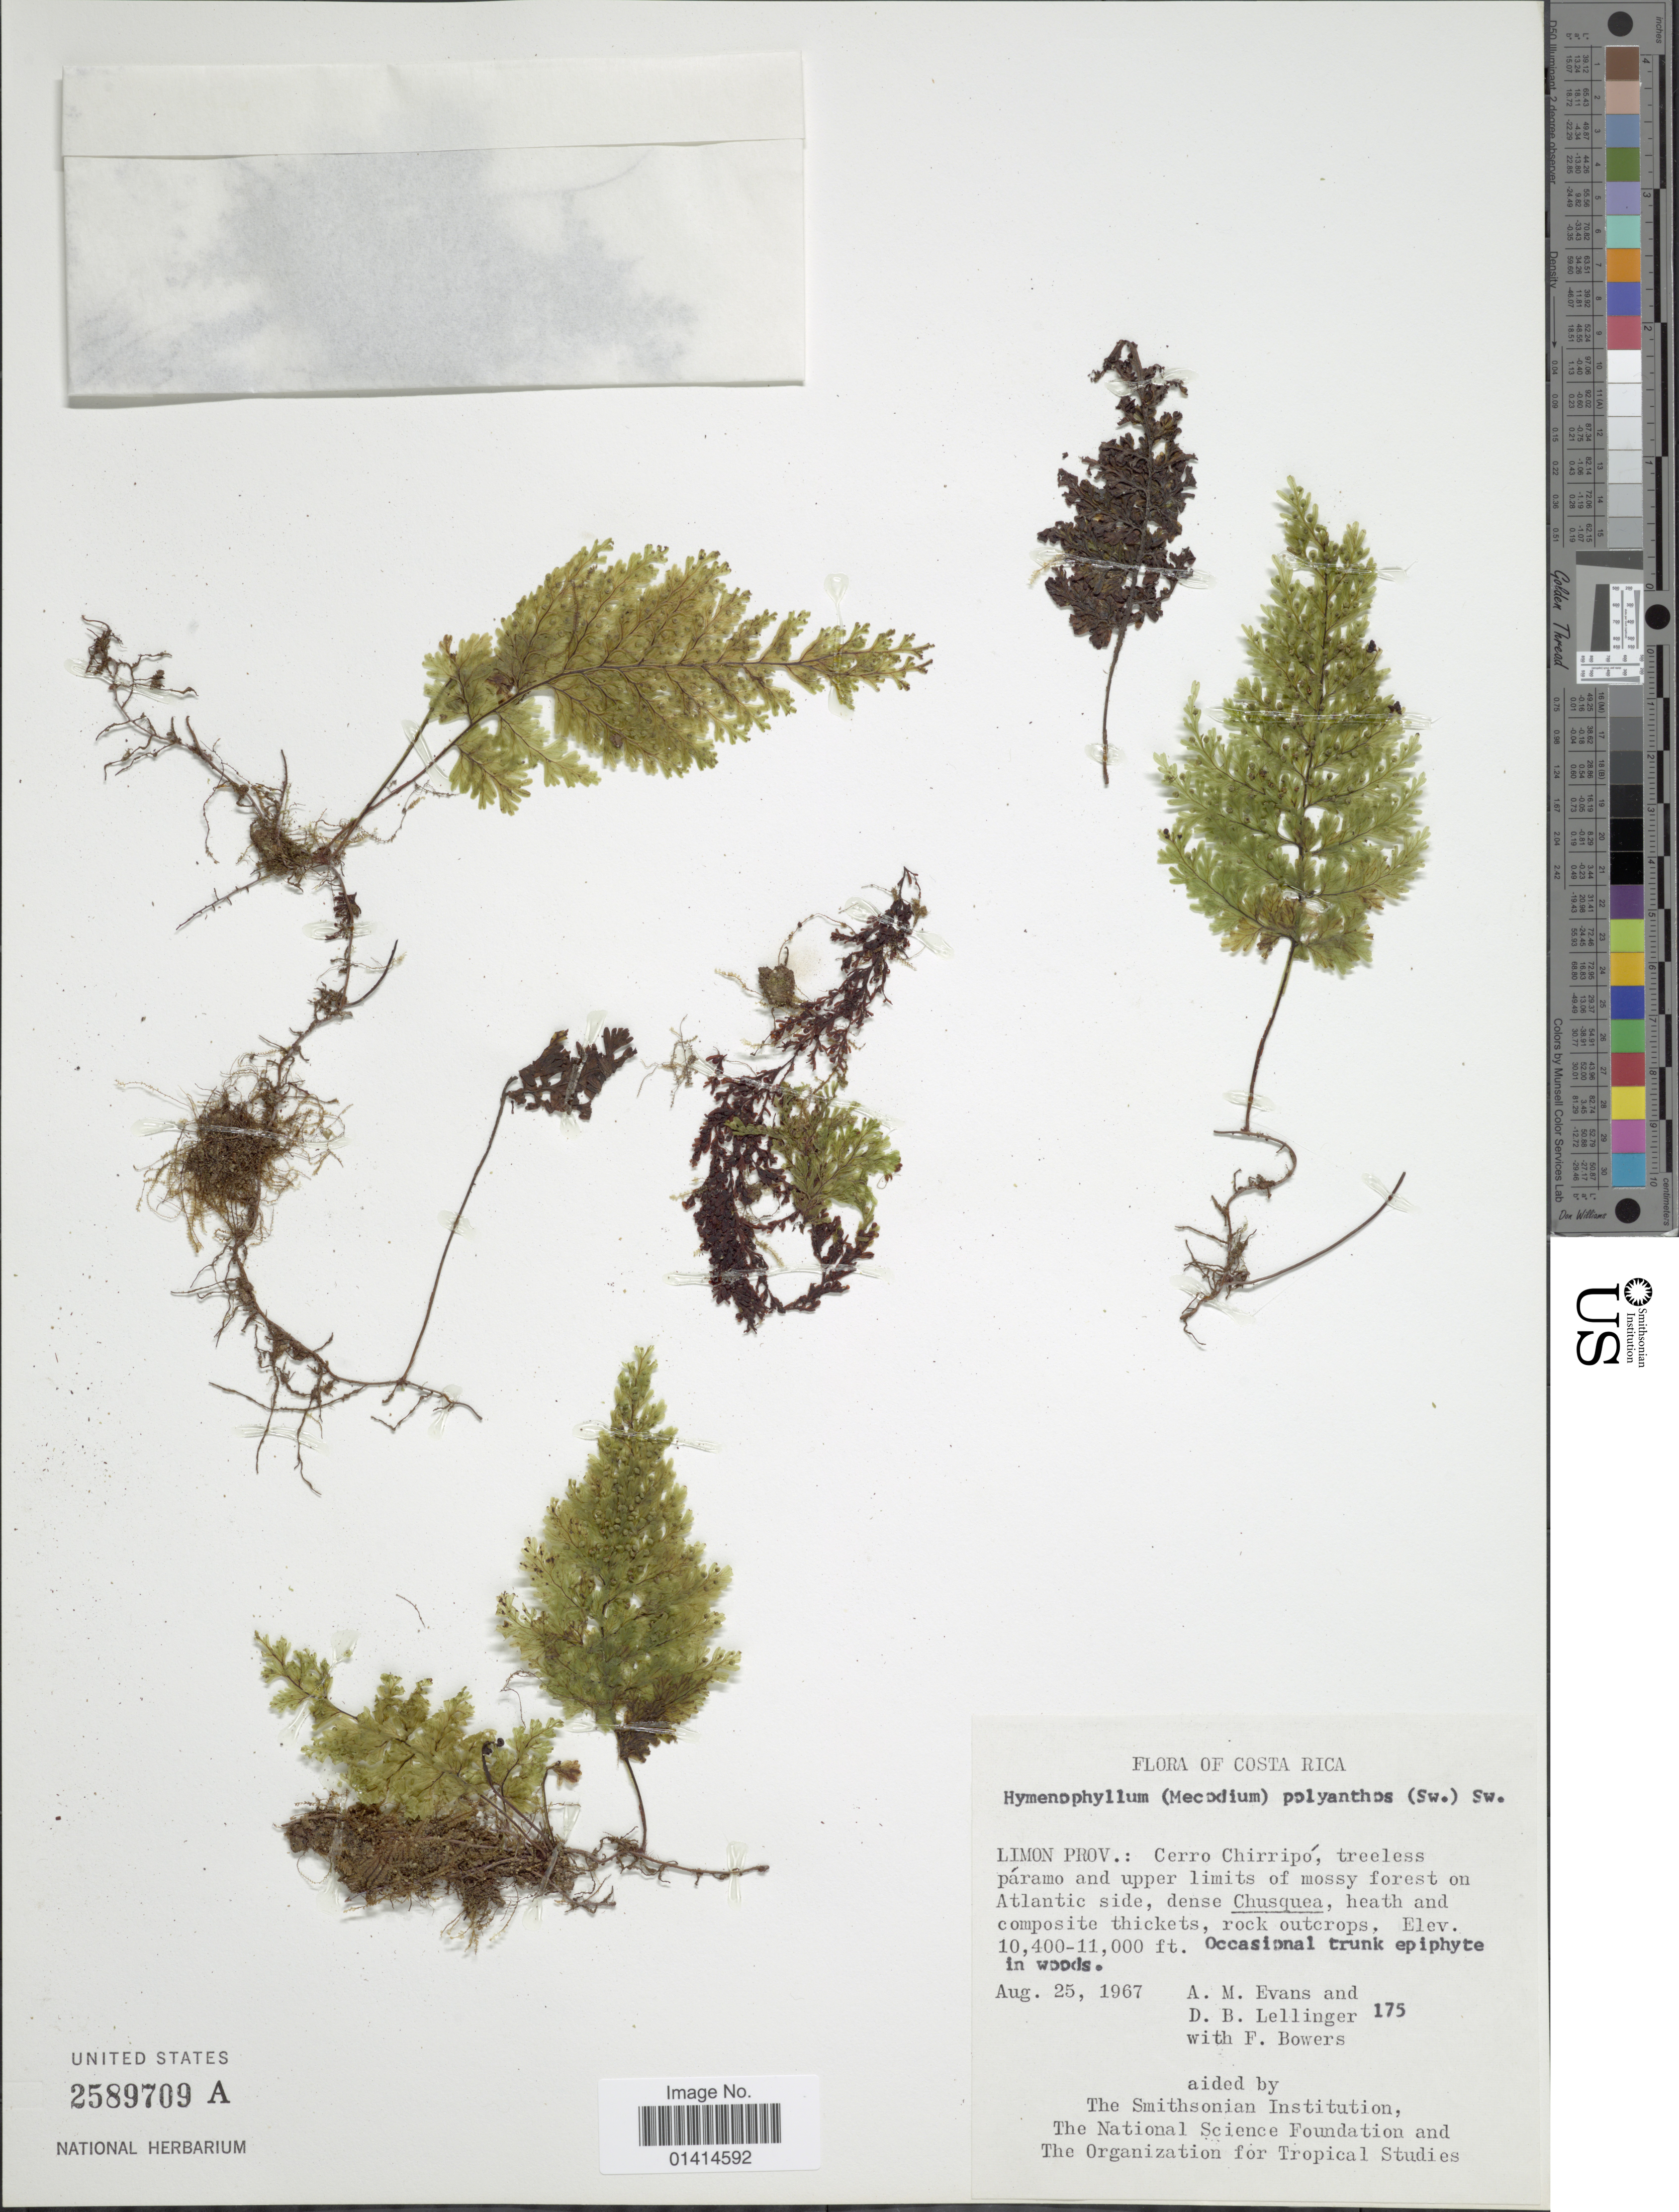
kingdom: Plantae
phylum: Tracheophyta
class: Polypodiopsida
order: Hymenophyllales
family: Hymenophyllaceae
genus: Hymenophyllum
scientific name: Hymenophyllum polyanthos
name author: (Sw.) Sw.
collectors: A. M. Evans, D. Lellenger & F. Bowers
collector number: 175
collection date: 1967-08-25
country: Costa Rica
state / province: Limón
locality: Cerro Chirripo, treeless páramo and upper limits of mossy forest on Atlantic side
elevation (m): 3170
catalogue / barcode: US 2589709A